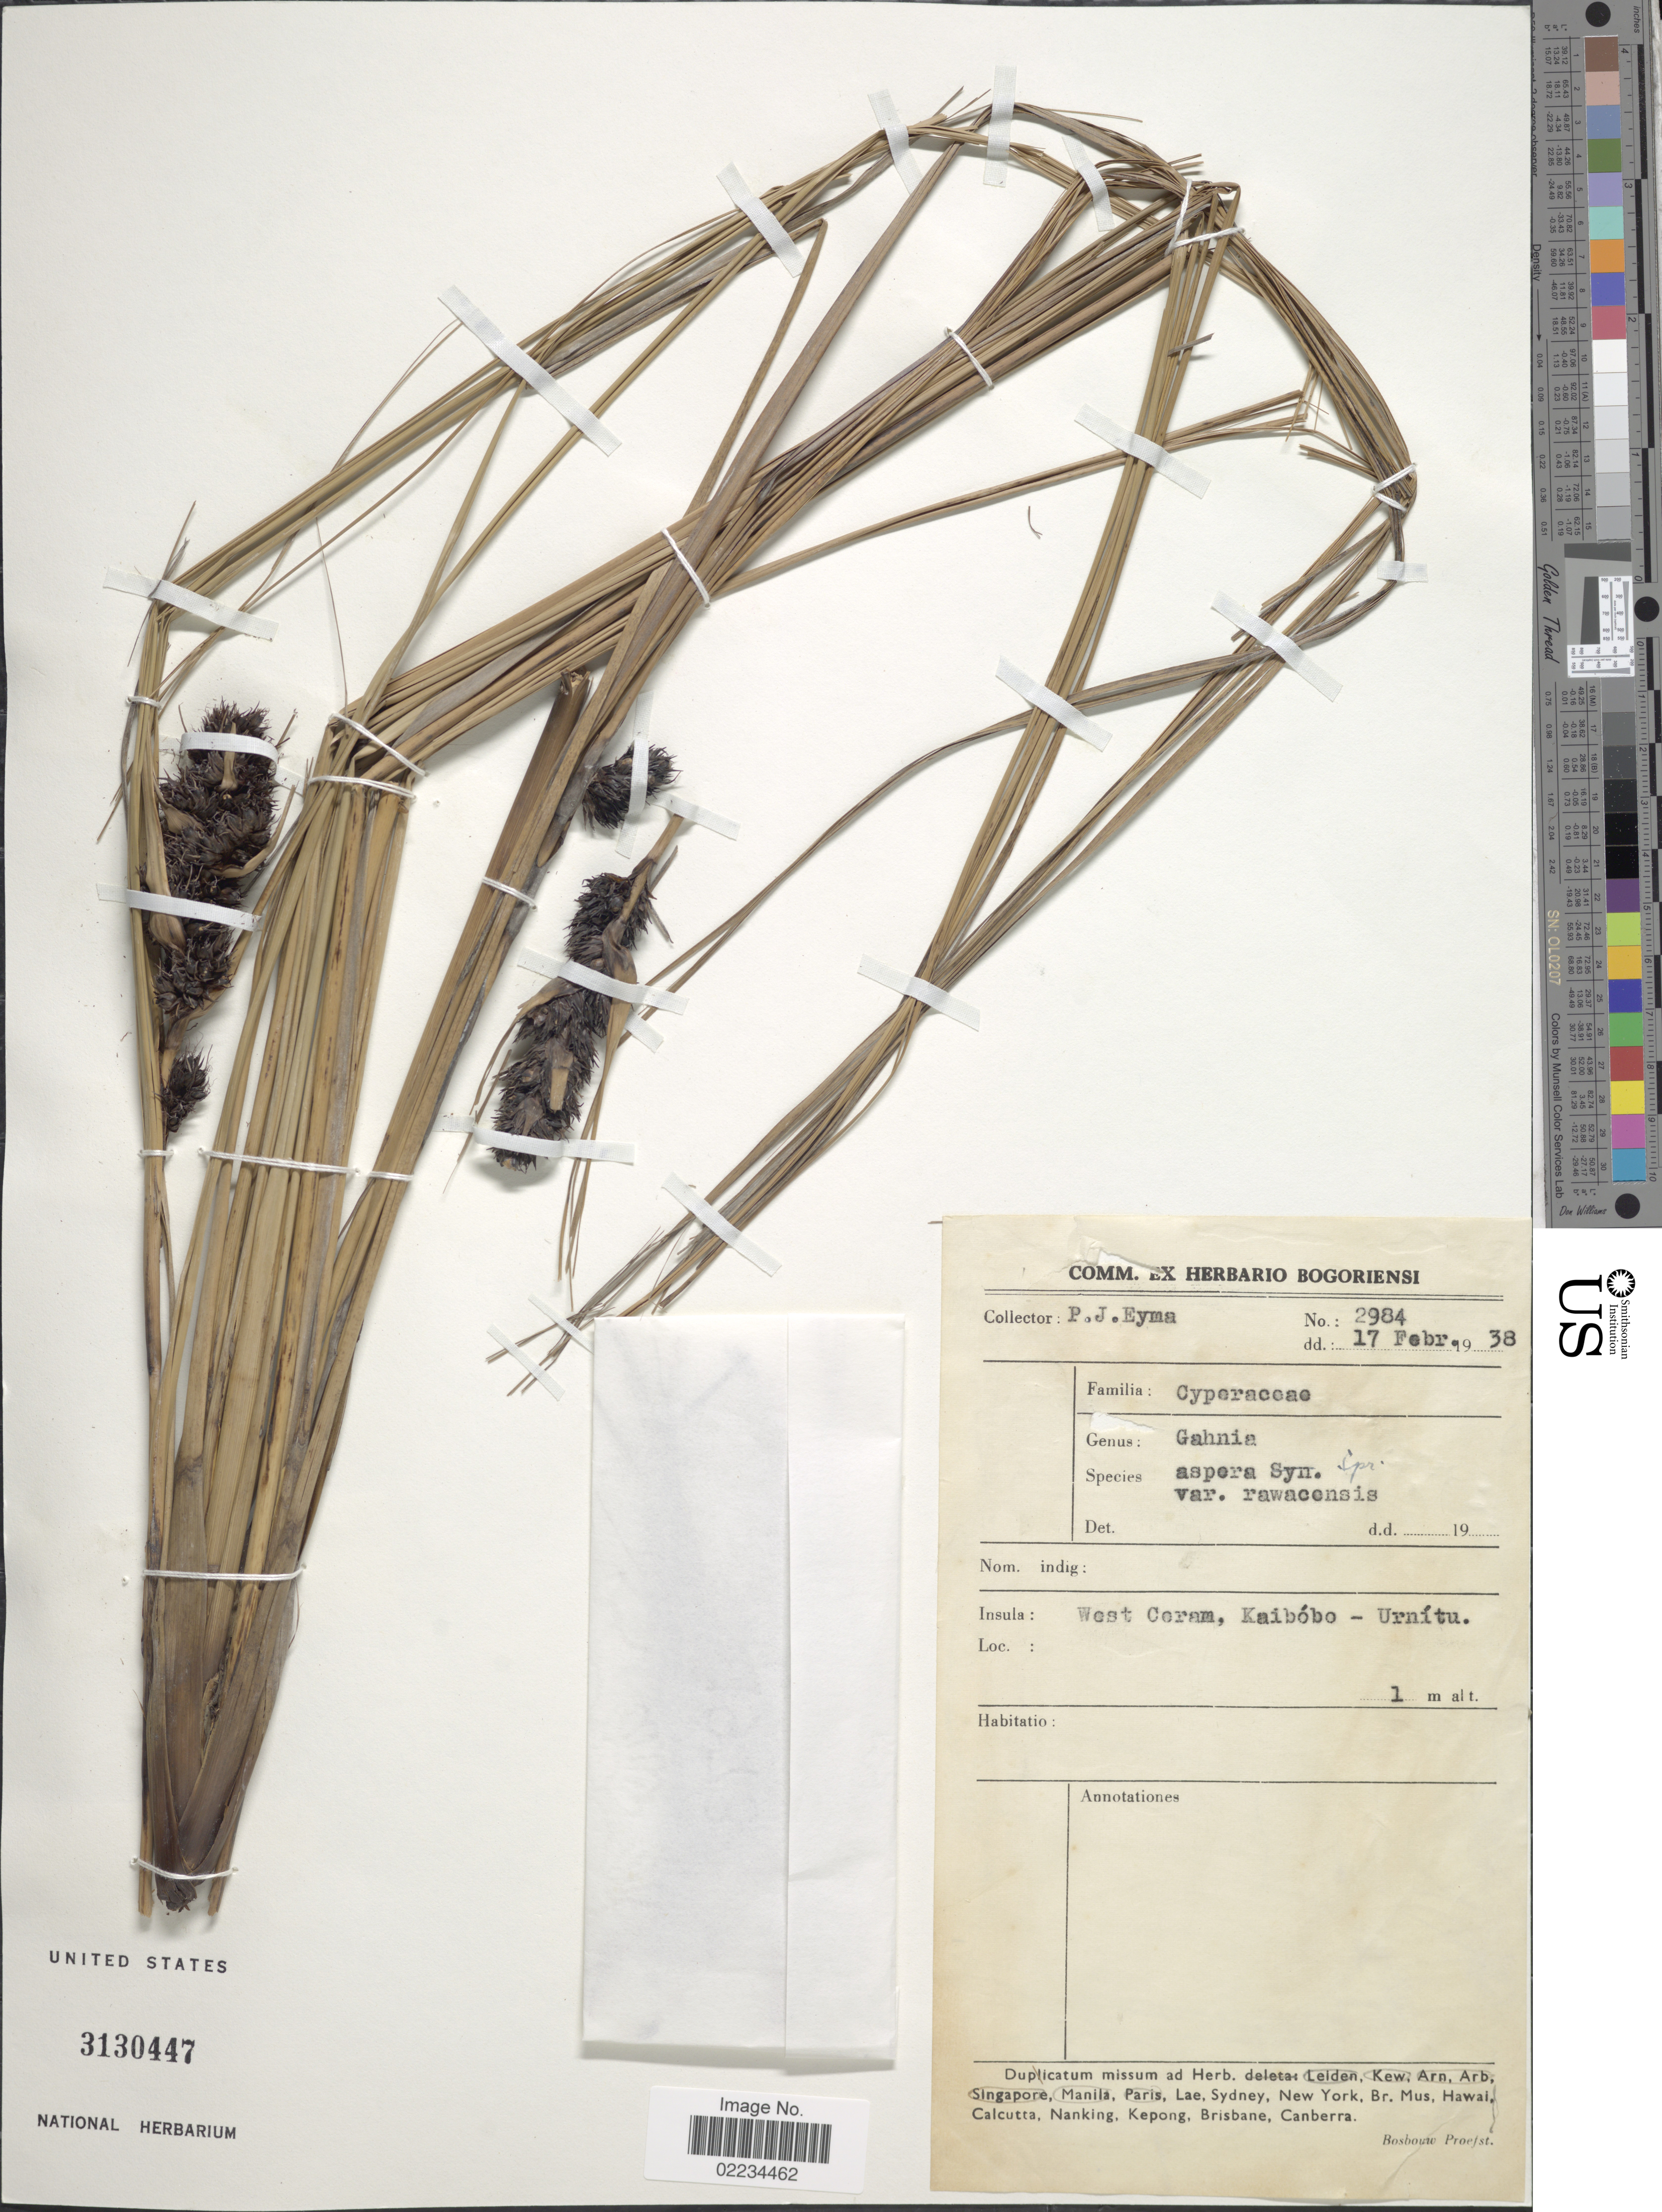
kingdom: Plantae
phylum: Tracheophyta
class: Liliopsida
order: Poales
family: Cyperaceae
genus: Gahnia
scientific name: Gahnia aspera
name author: (R. Br.) Spreng.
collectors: P. J. Eyma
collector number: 2984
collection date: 1938-02-17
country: Indonesia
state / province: Maluku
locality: Insula: West Ceram, Kaibóbo - Urnítu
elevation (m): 1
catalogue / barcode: US 3130447